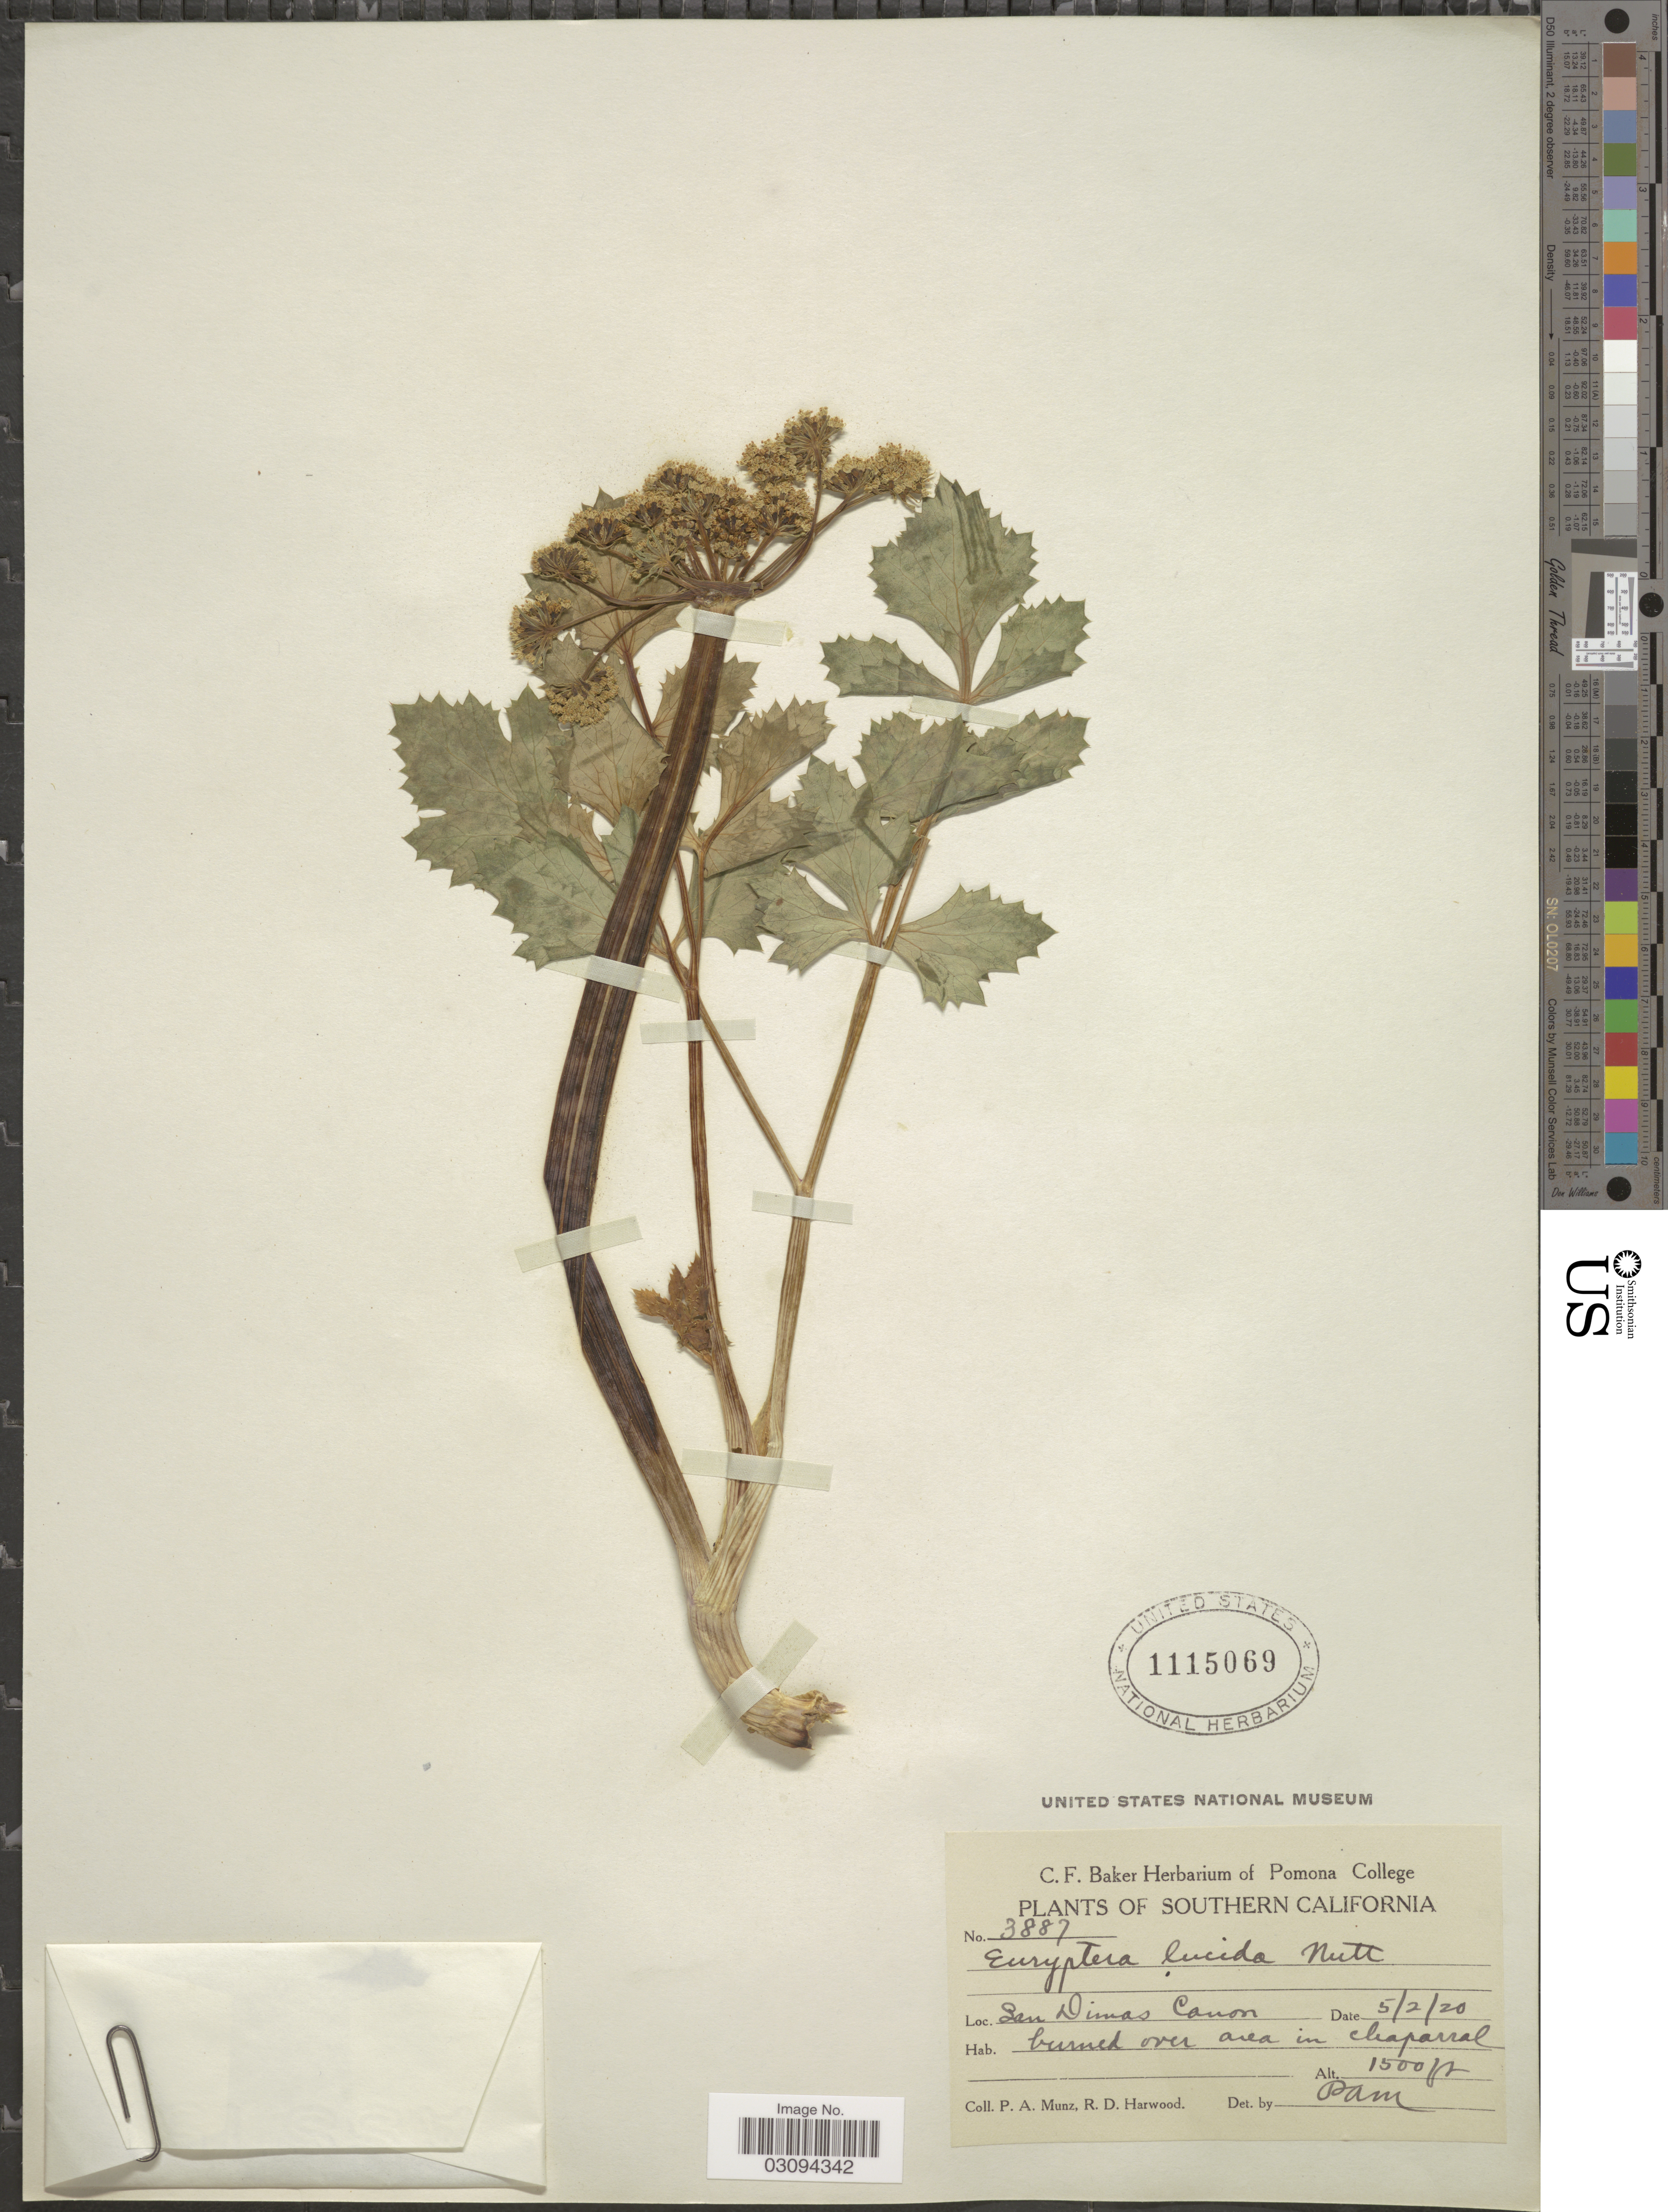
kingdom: Plantae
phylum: Tracheophyta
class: Magnoliopsida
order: Apiales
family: Apiaceae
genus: Lomatium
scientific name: Lomatium lucidum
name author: (Nutt. ex Torr. & A. Gray) Jeps.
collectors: P. A. Munz & R. Harwood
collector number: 3887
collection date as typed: Transcribed d/m/y: 5/2/20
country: United States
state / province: California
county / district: Los Angeles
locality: Southern California. San Dimas Canon.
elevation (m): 457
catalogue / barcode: US 1115069